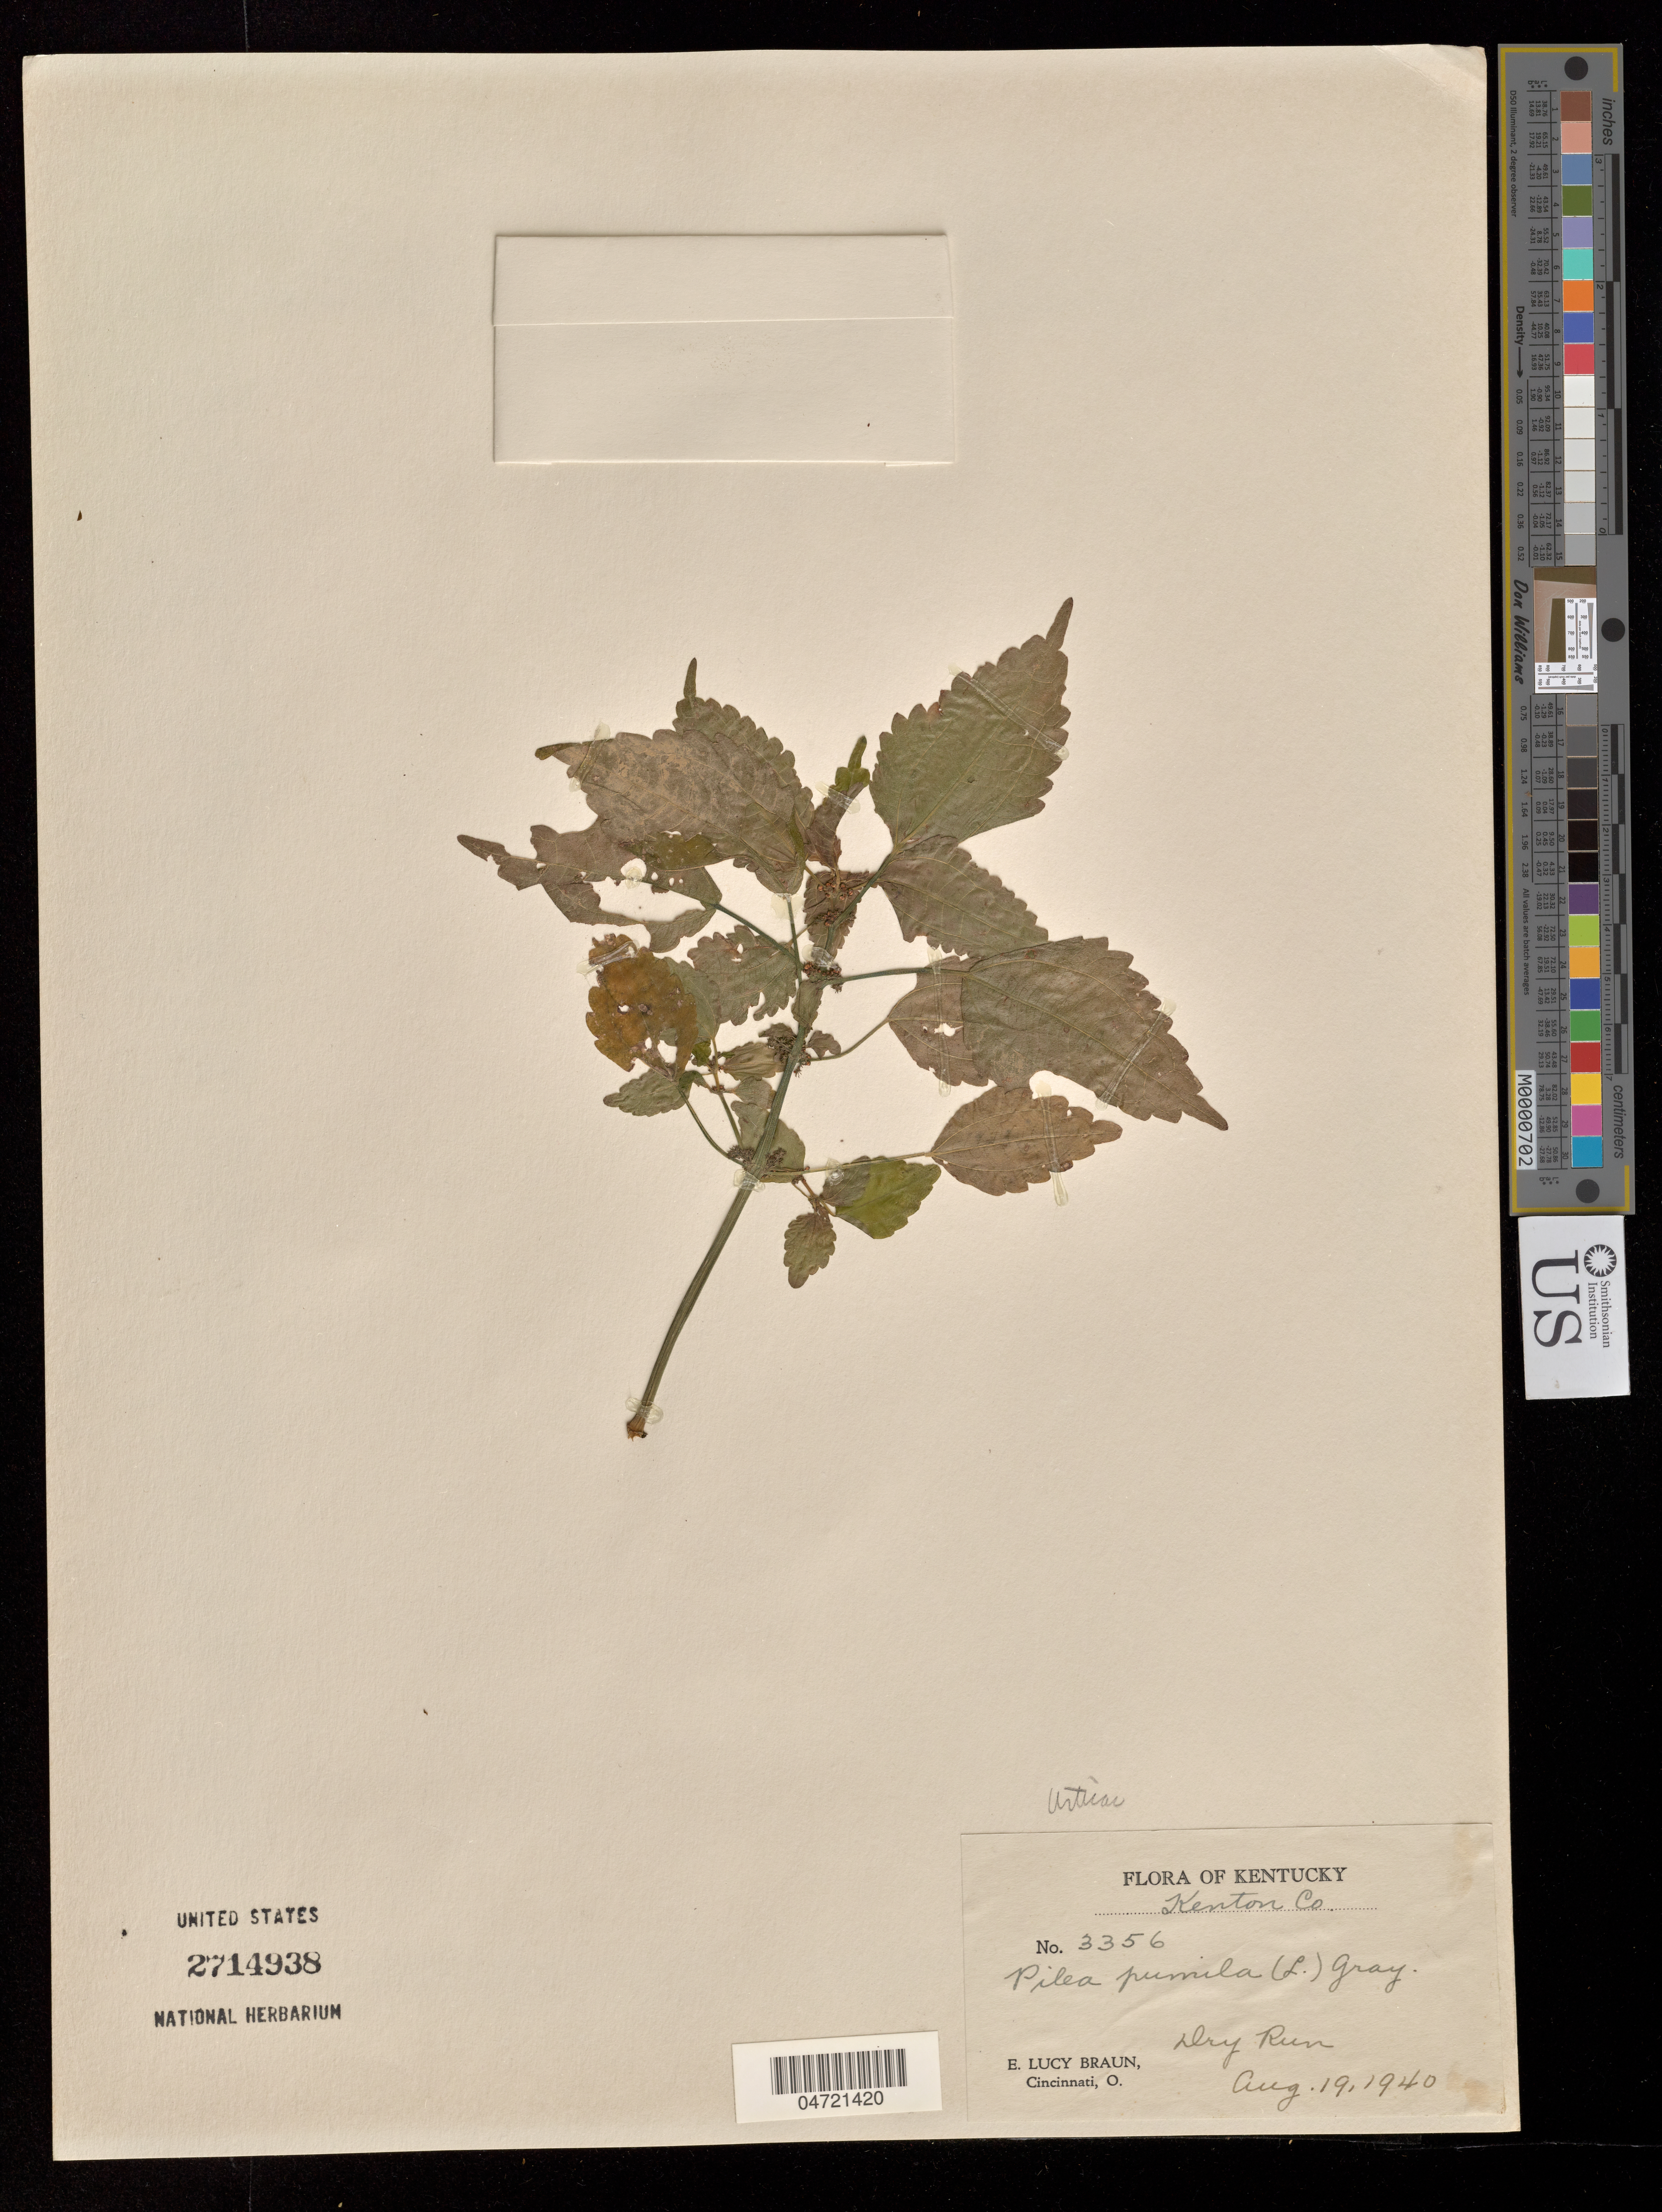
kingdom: Plantae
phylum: Tracheophyta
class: Magnoliopsida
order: Rosales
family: Urticaceae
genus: Pilea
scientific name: Pilea pumila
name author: (L.) A. Gray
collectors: E. L. Braun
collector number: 3356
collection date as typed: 19 Aug 1940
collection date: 1940-08-19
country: United States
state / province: Kentucky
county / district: Kenton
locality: Dry run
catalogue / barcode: US 2714938